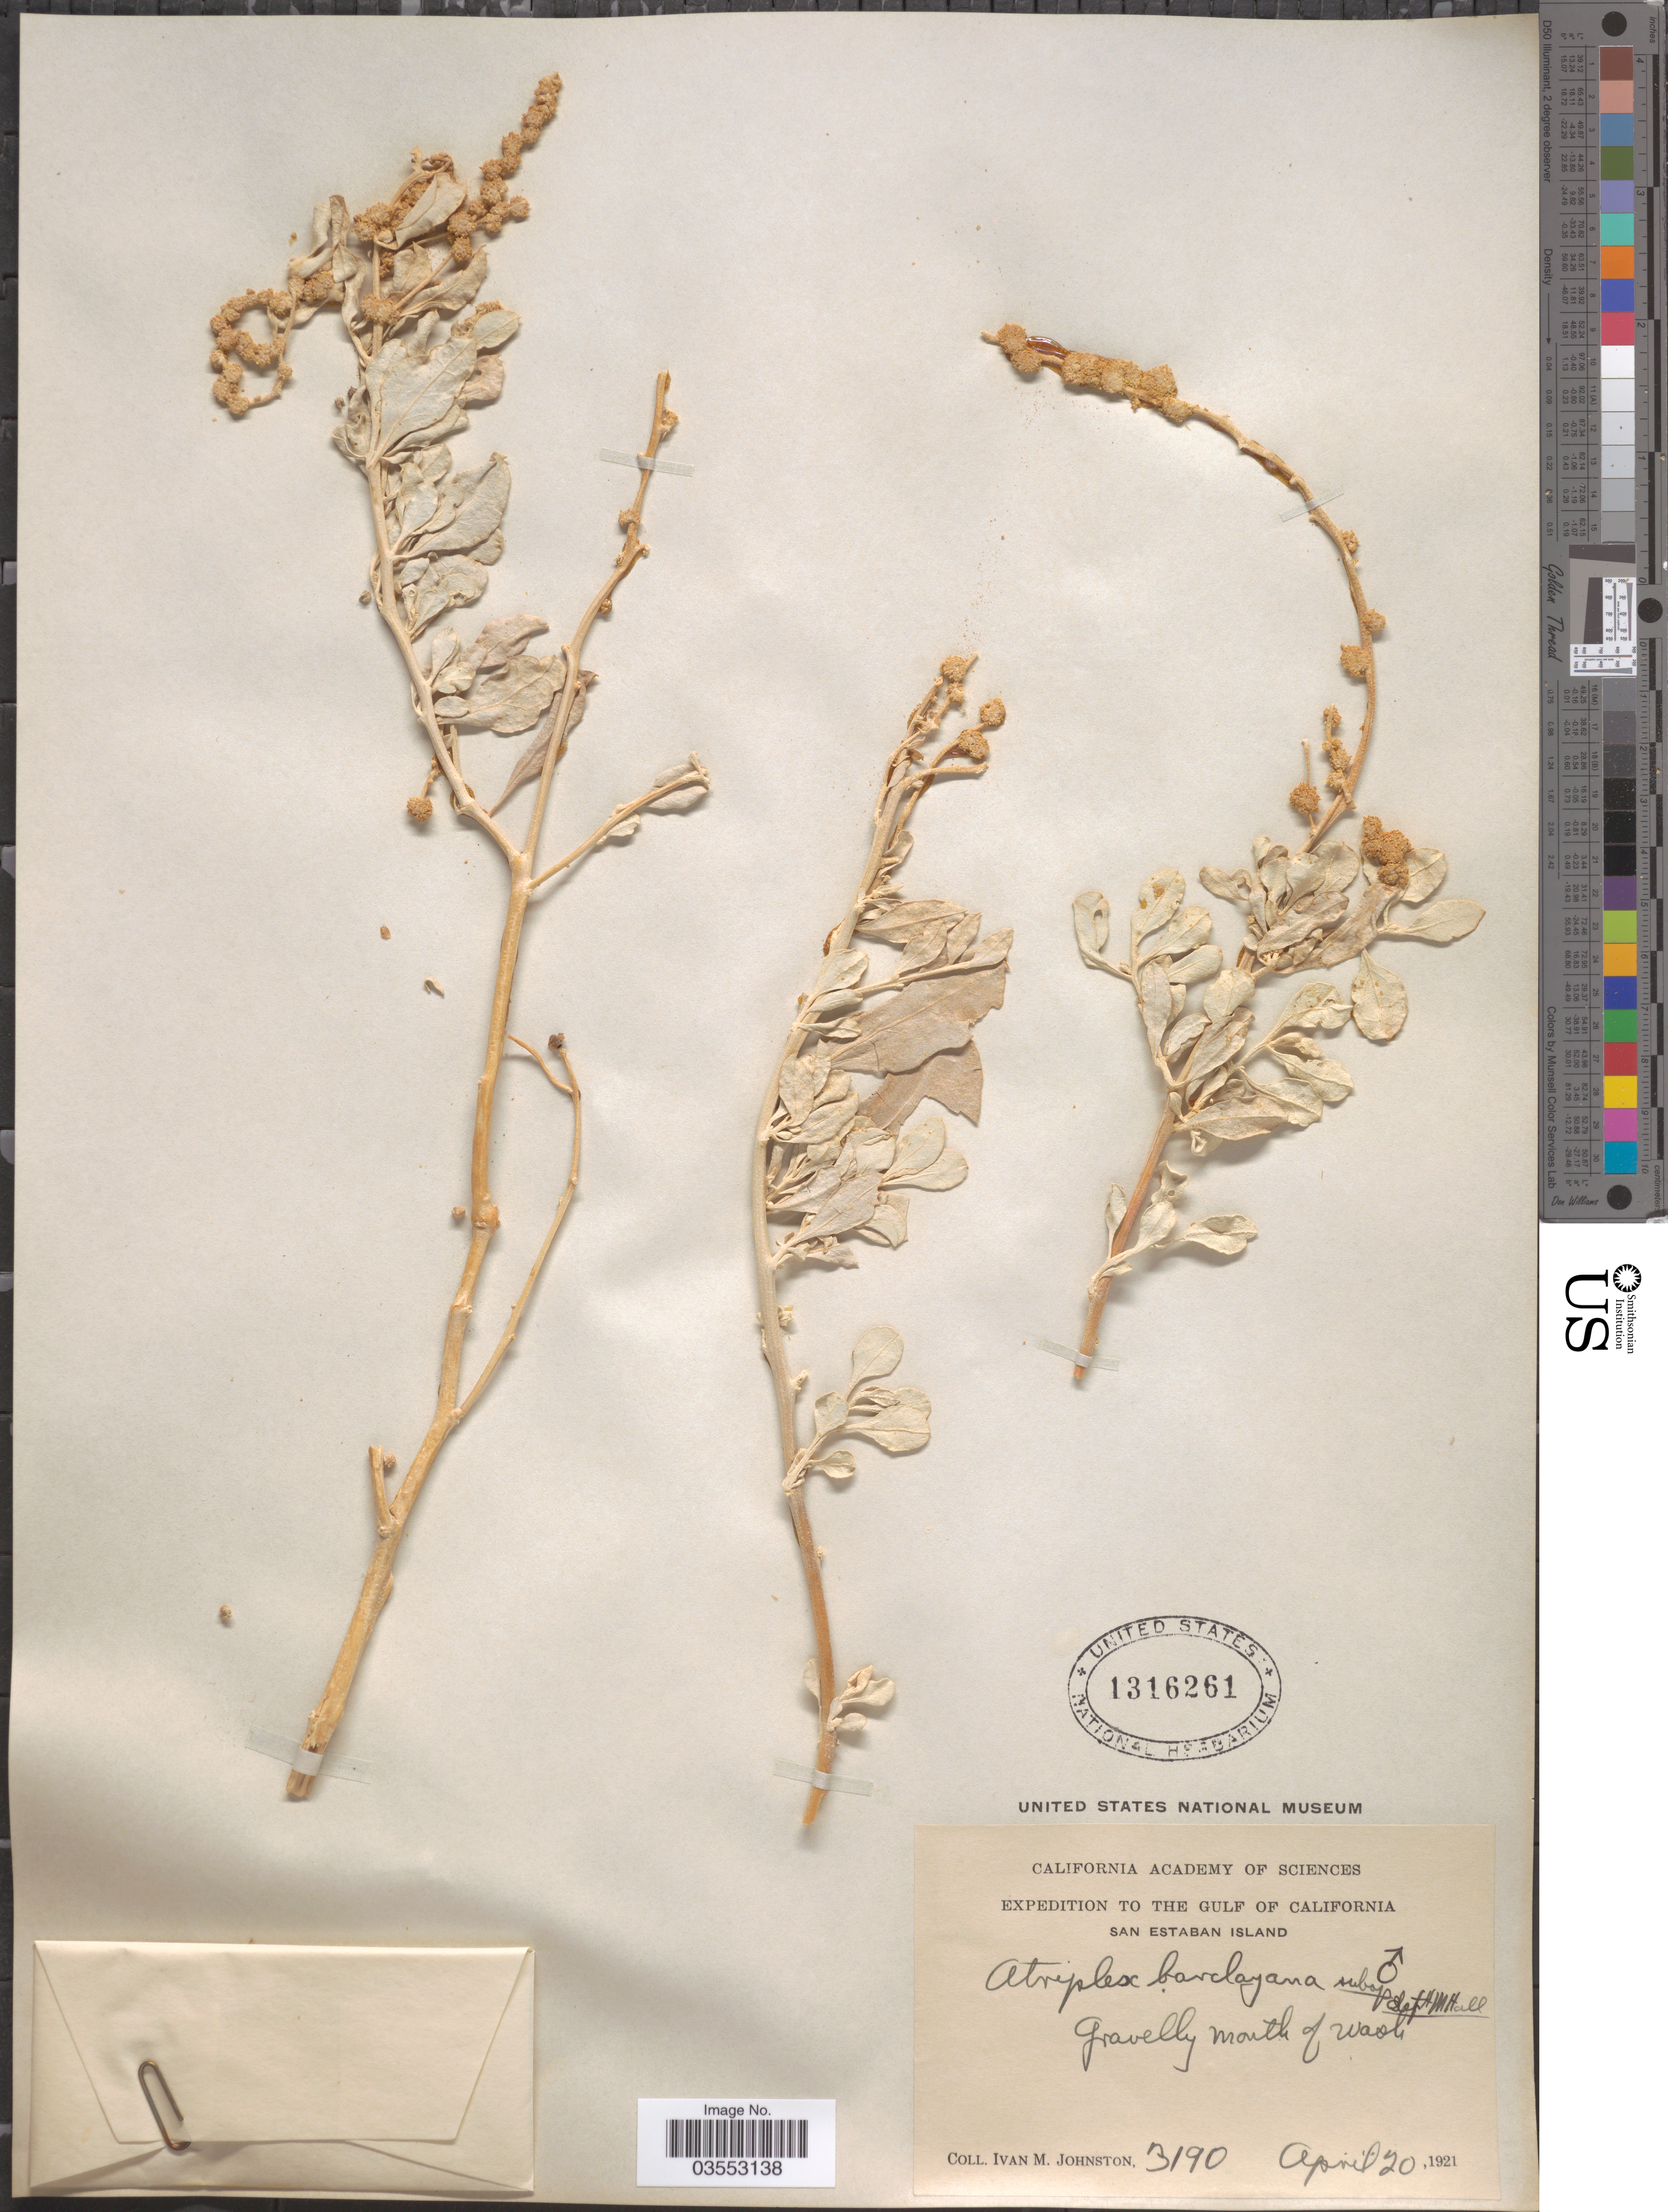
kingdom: Plantae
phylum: Tracheophyta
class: Magnoliopsida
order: Caryophyllales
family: Amaranthaceae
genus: Atriplex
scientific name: Atriplex barclayana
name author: (Benth.) D. Dietr.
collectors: I.M. Johnston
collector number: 3190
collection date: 1921-04-20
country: Mexico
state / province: Sonora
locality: The Gulf of California. San Estaban Island. Gravel mouth of wash.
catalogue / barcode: US 1316261